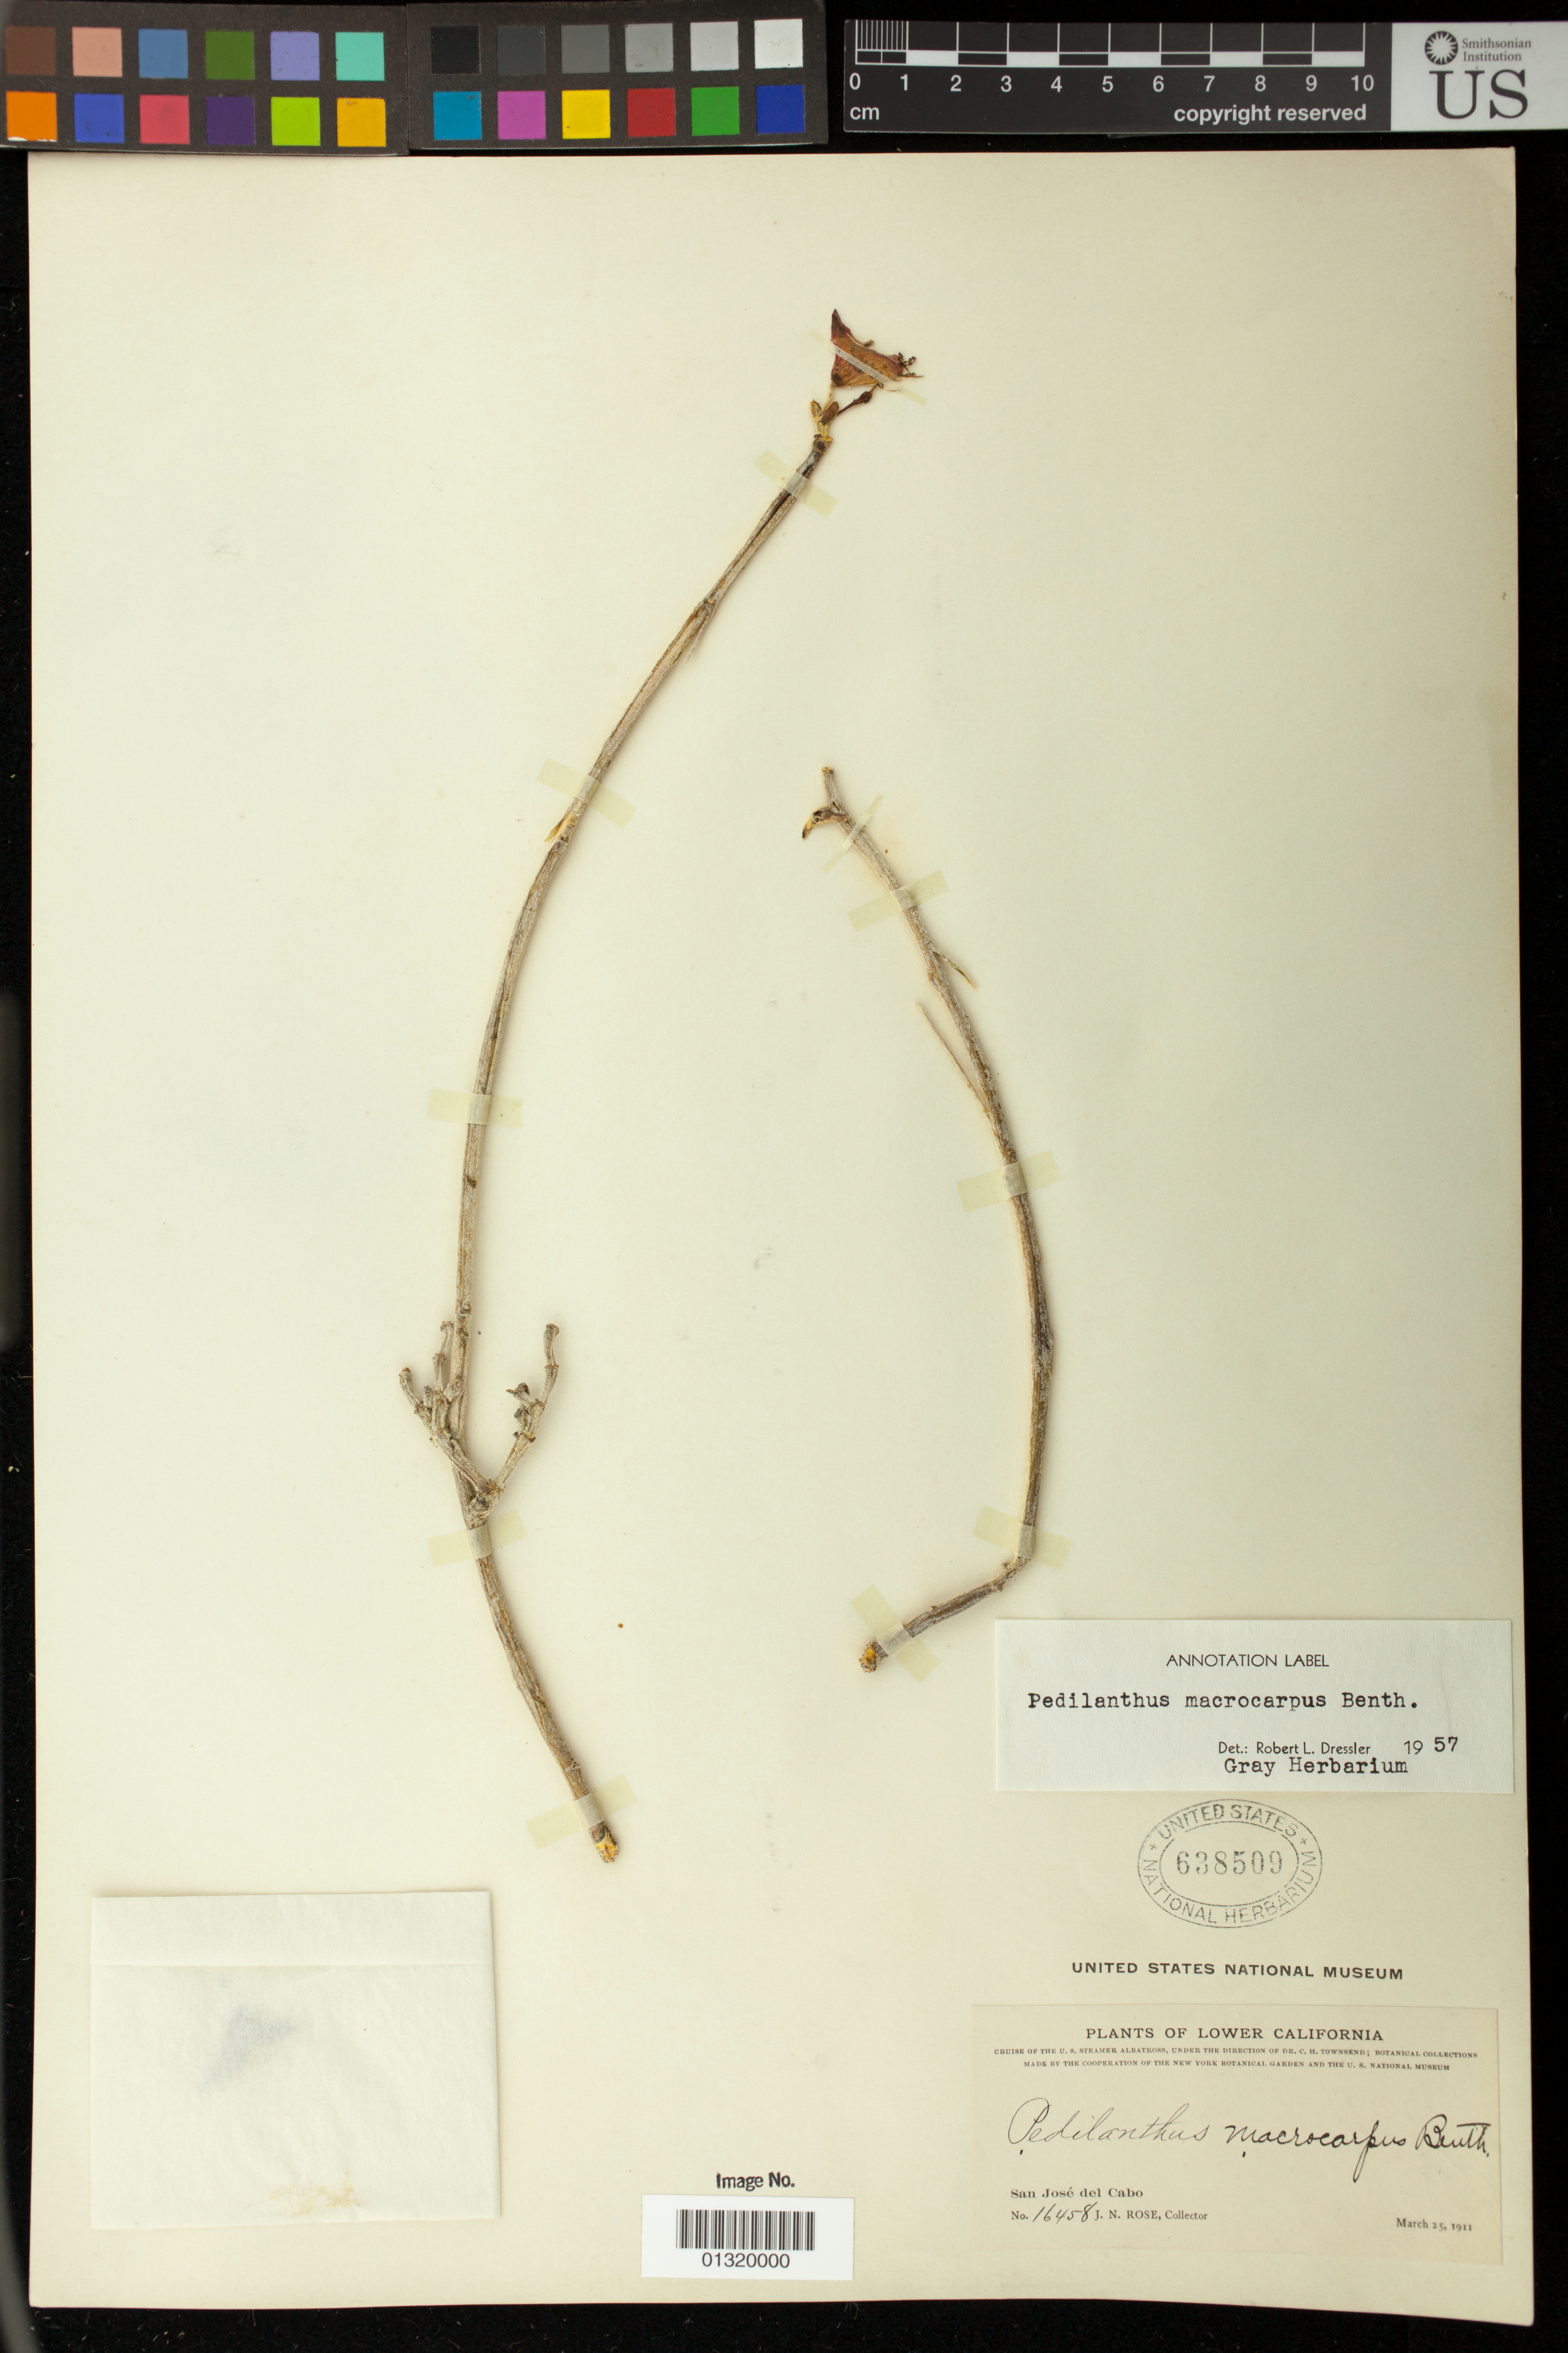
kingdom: Plantae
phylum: Tracheophyta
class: Magnoliopsida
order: Malpighiales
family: Euphorbiaceae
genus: Pedilanthus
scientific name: Pedilanthus macrocarpus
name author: Benth.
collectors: J. N. Rose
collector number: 16458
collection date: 1911-03-25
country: Mexico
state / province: Baja California Sur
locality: Lower California, San Jose del Cabo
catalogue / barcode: US 638509